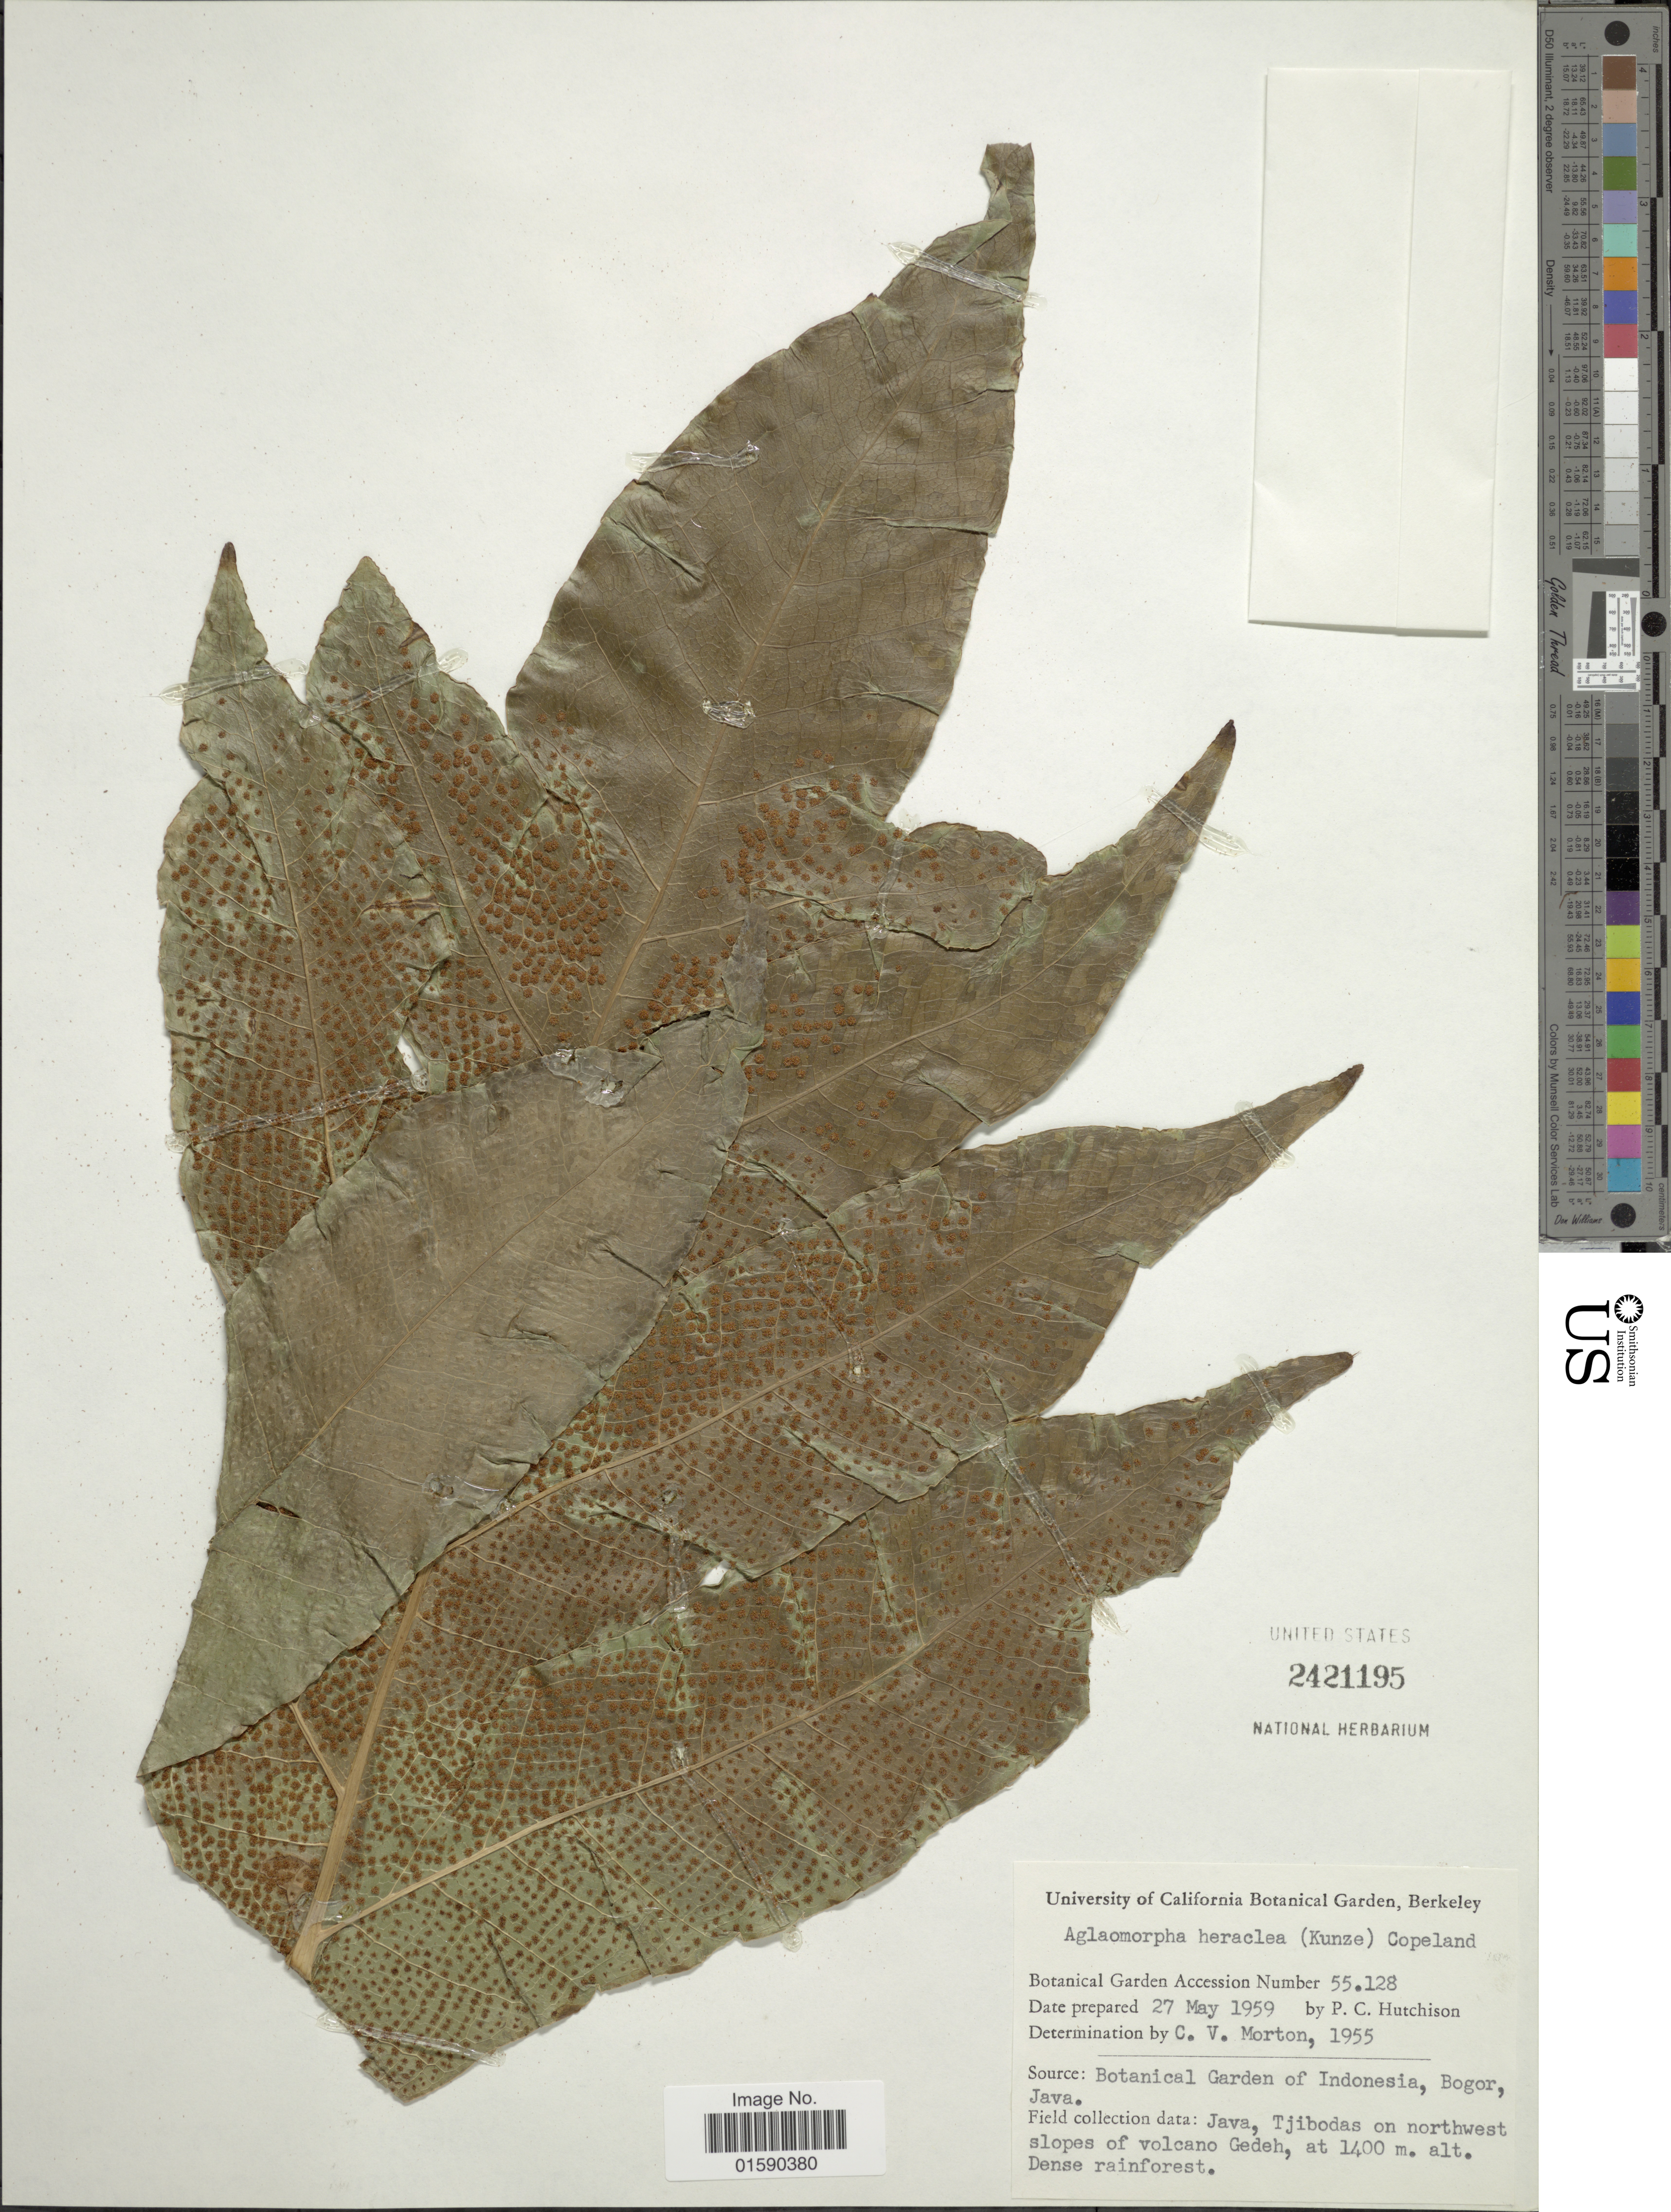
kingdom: Plantae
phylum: Tracheophyta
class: Polypodiopsida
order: Polypodiales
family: Polypodiaceae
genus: Aglaomorpha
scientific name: Aglaomorpha heraclea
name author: (Kunze) Copel.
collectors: P. C. Hutchison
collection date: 1959-05-27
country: United States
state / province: California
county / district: Alameda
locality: University of California Botanical Garden, Berkeley.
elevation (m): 1400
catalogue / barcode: US 2421195